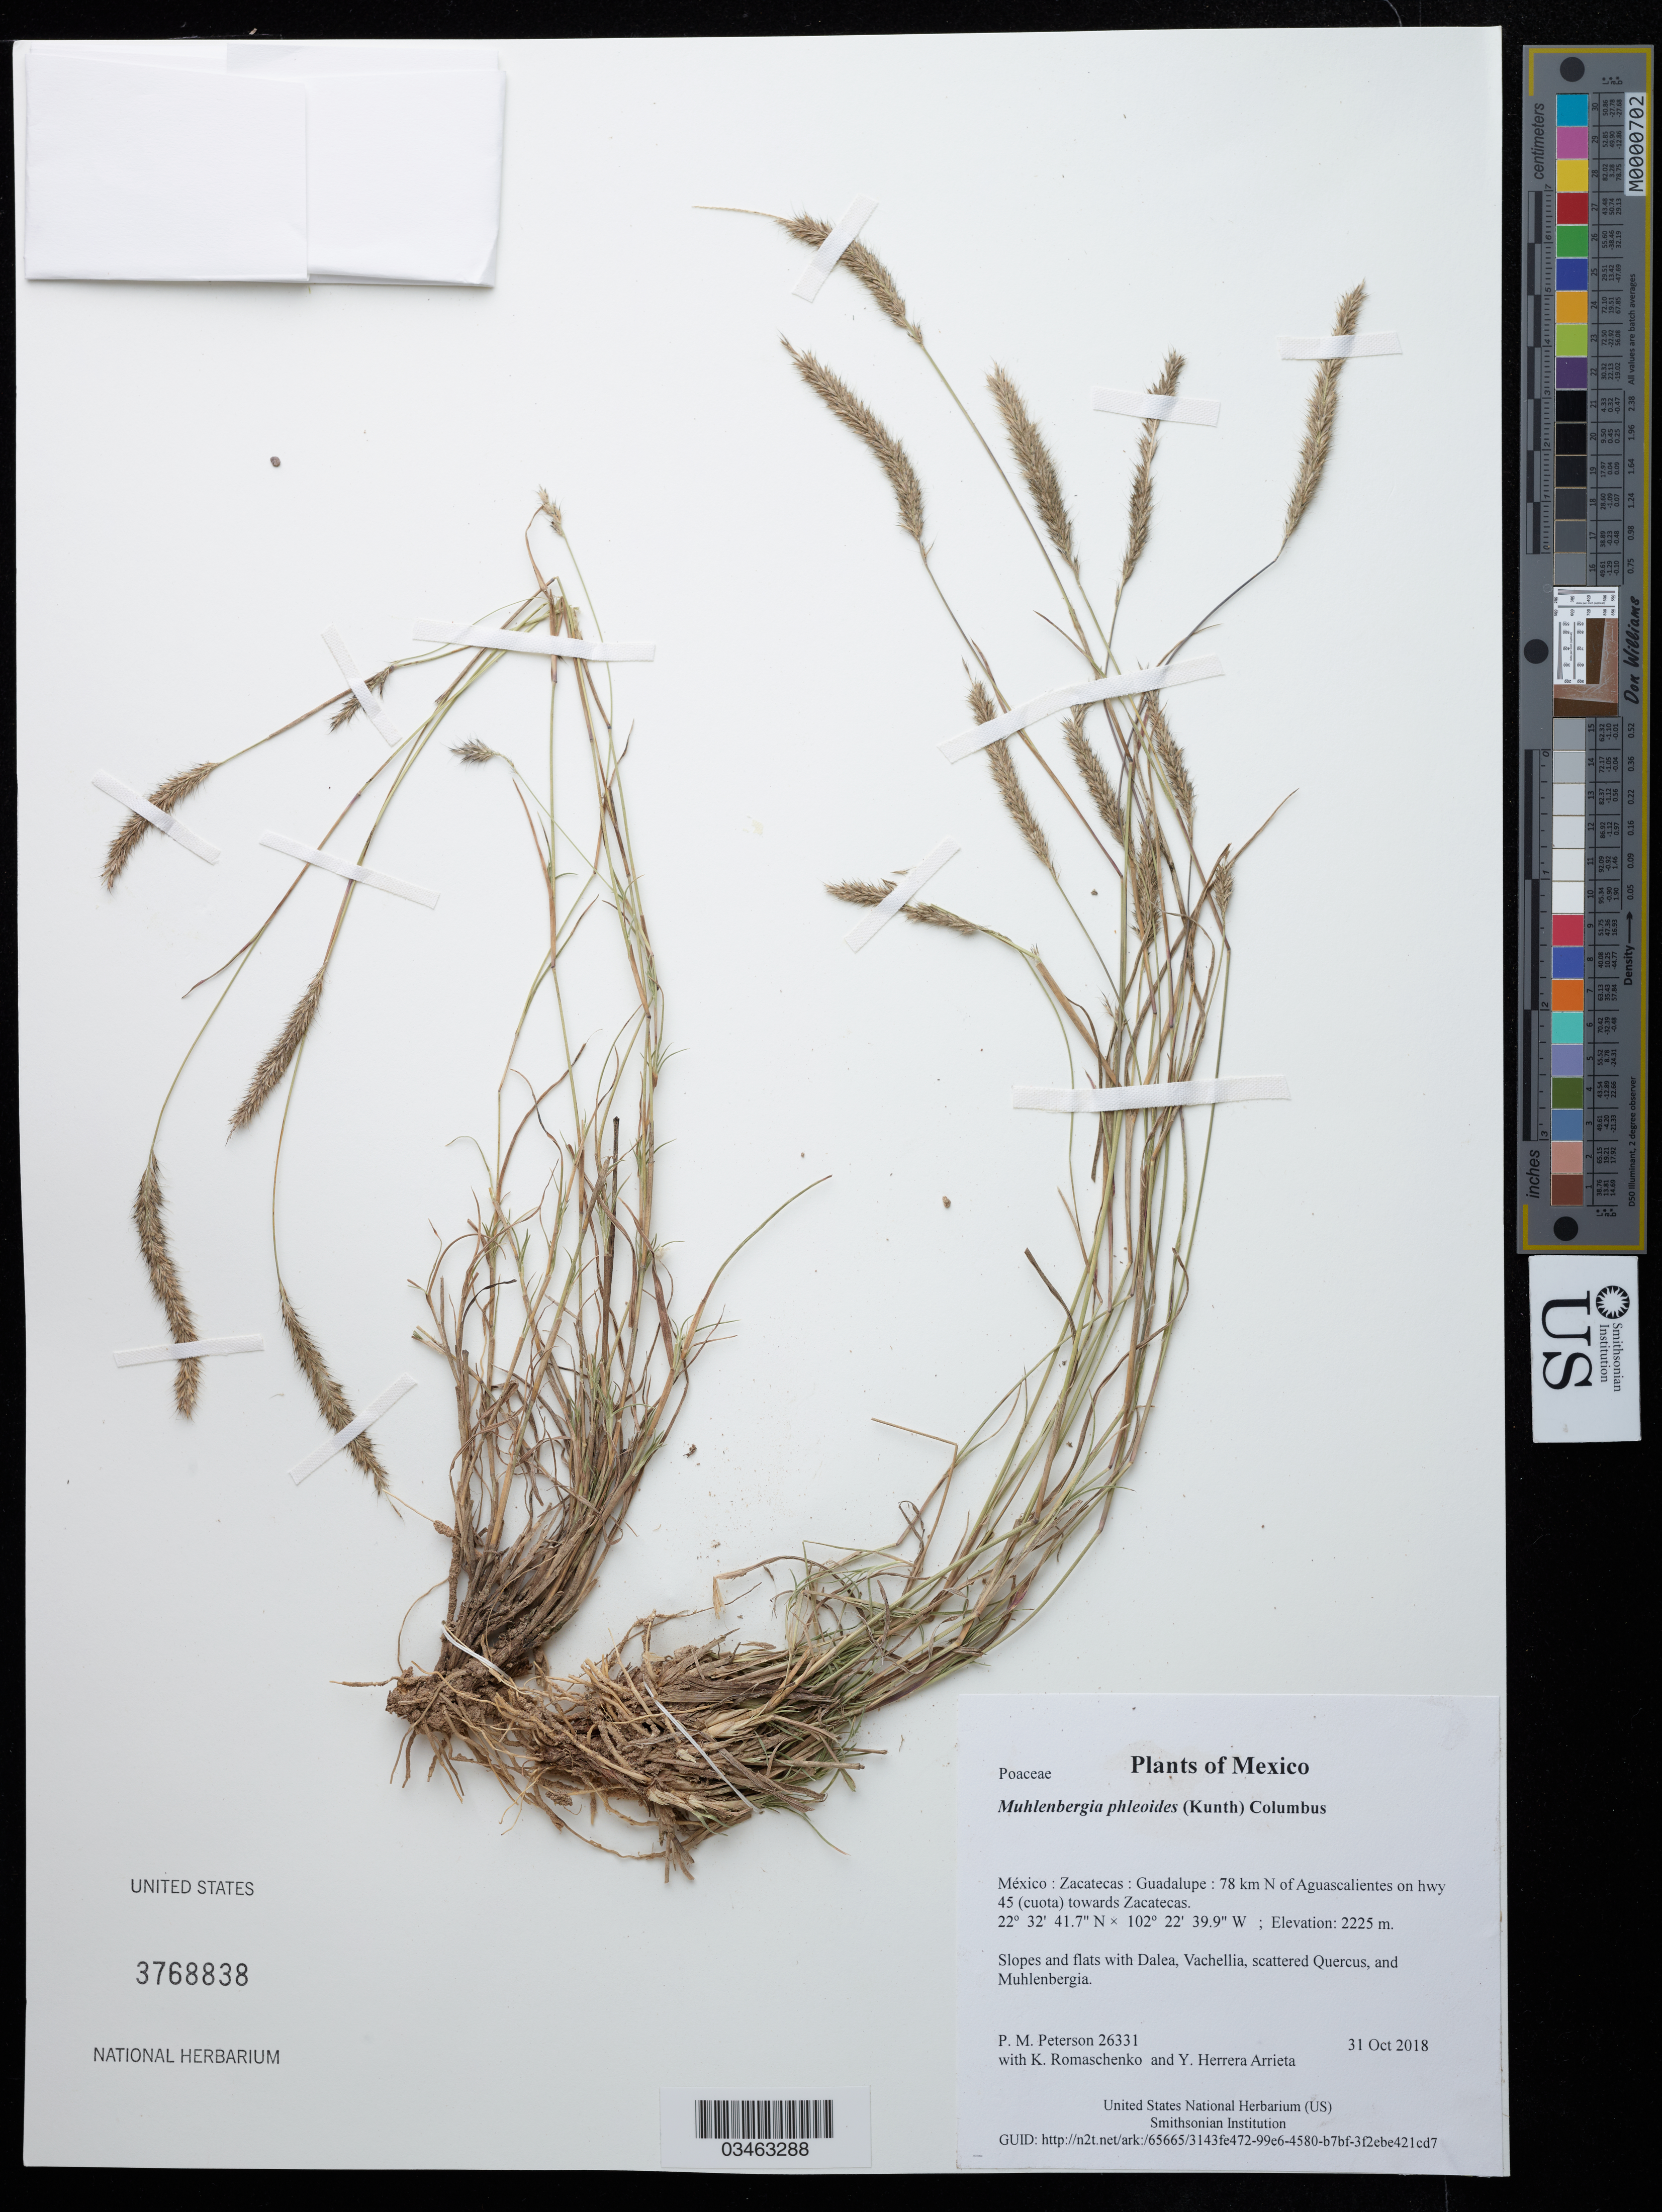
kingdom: Plantae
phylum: Tracheophyta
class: Liliopsida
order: Poales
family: Poaceae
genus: Muhlenbergia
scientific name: Muhlenbergia phleoides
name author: (Kunth) Columbus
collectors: P. M. Peterson, K. Romaschenko & Y. Herrera Arrieta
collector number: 26331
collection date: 2018-10-31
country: México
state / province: Zacatecas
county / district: Guadalupe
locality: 78 km N of Aguascalientes on hwy 45 (cuota) towards Zacatecas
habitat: Slopes and flats with Dalea, Vachellia, scattered Quercus, and Muhlenbergia.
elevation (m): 2225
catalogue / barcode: US 3768838